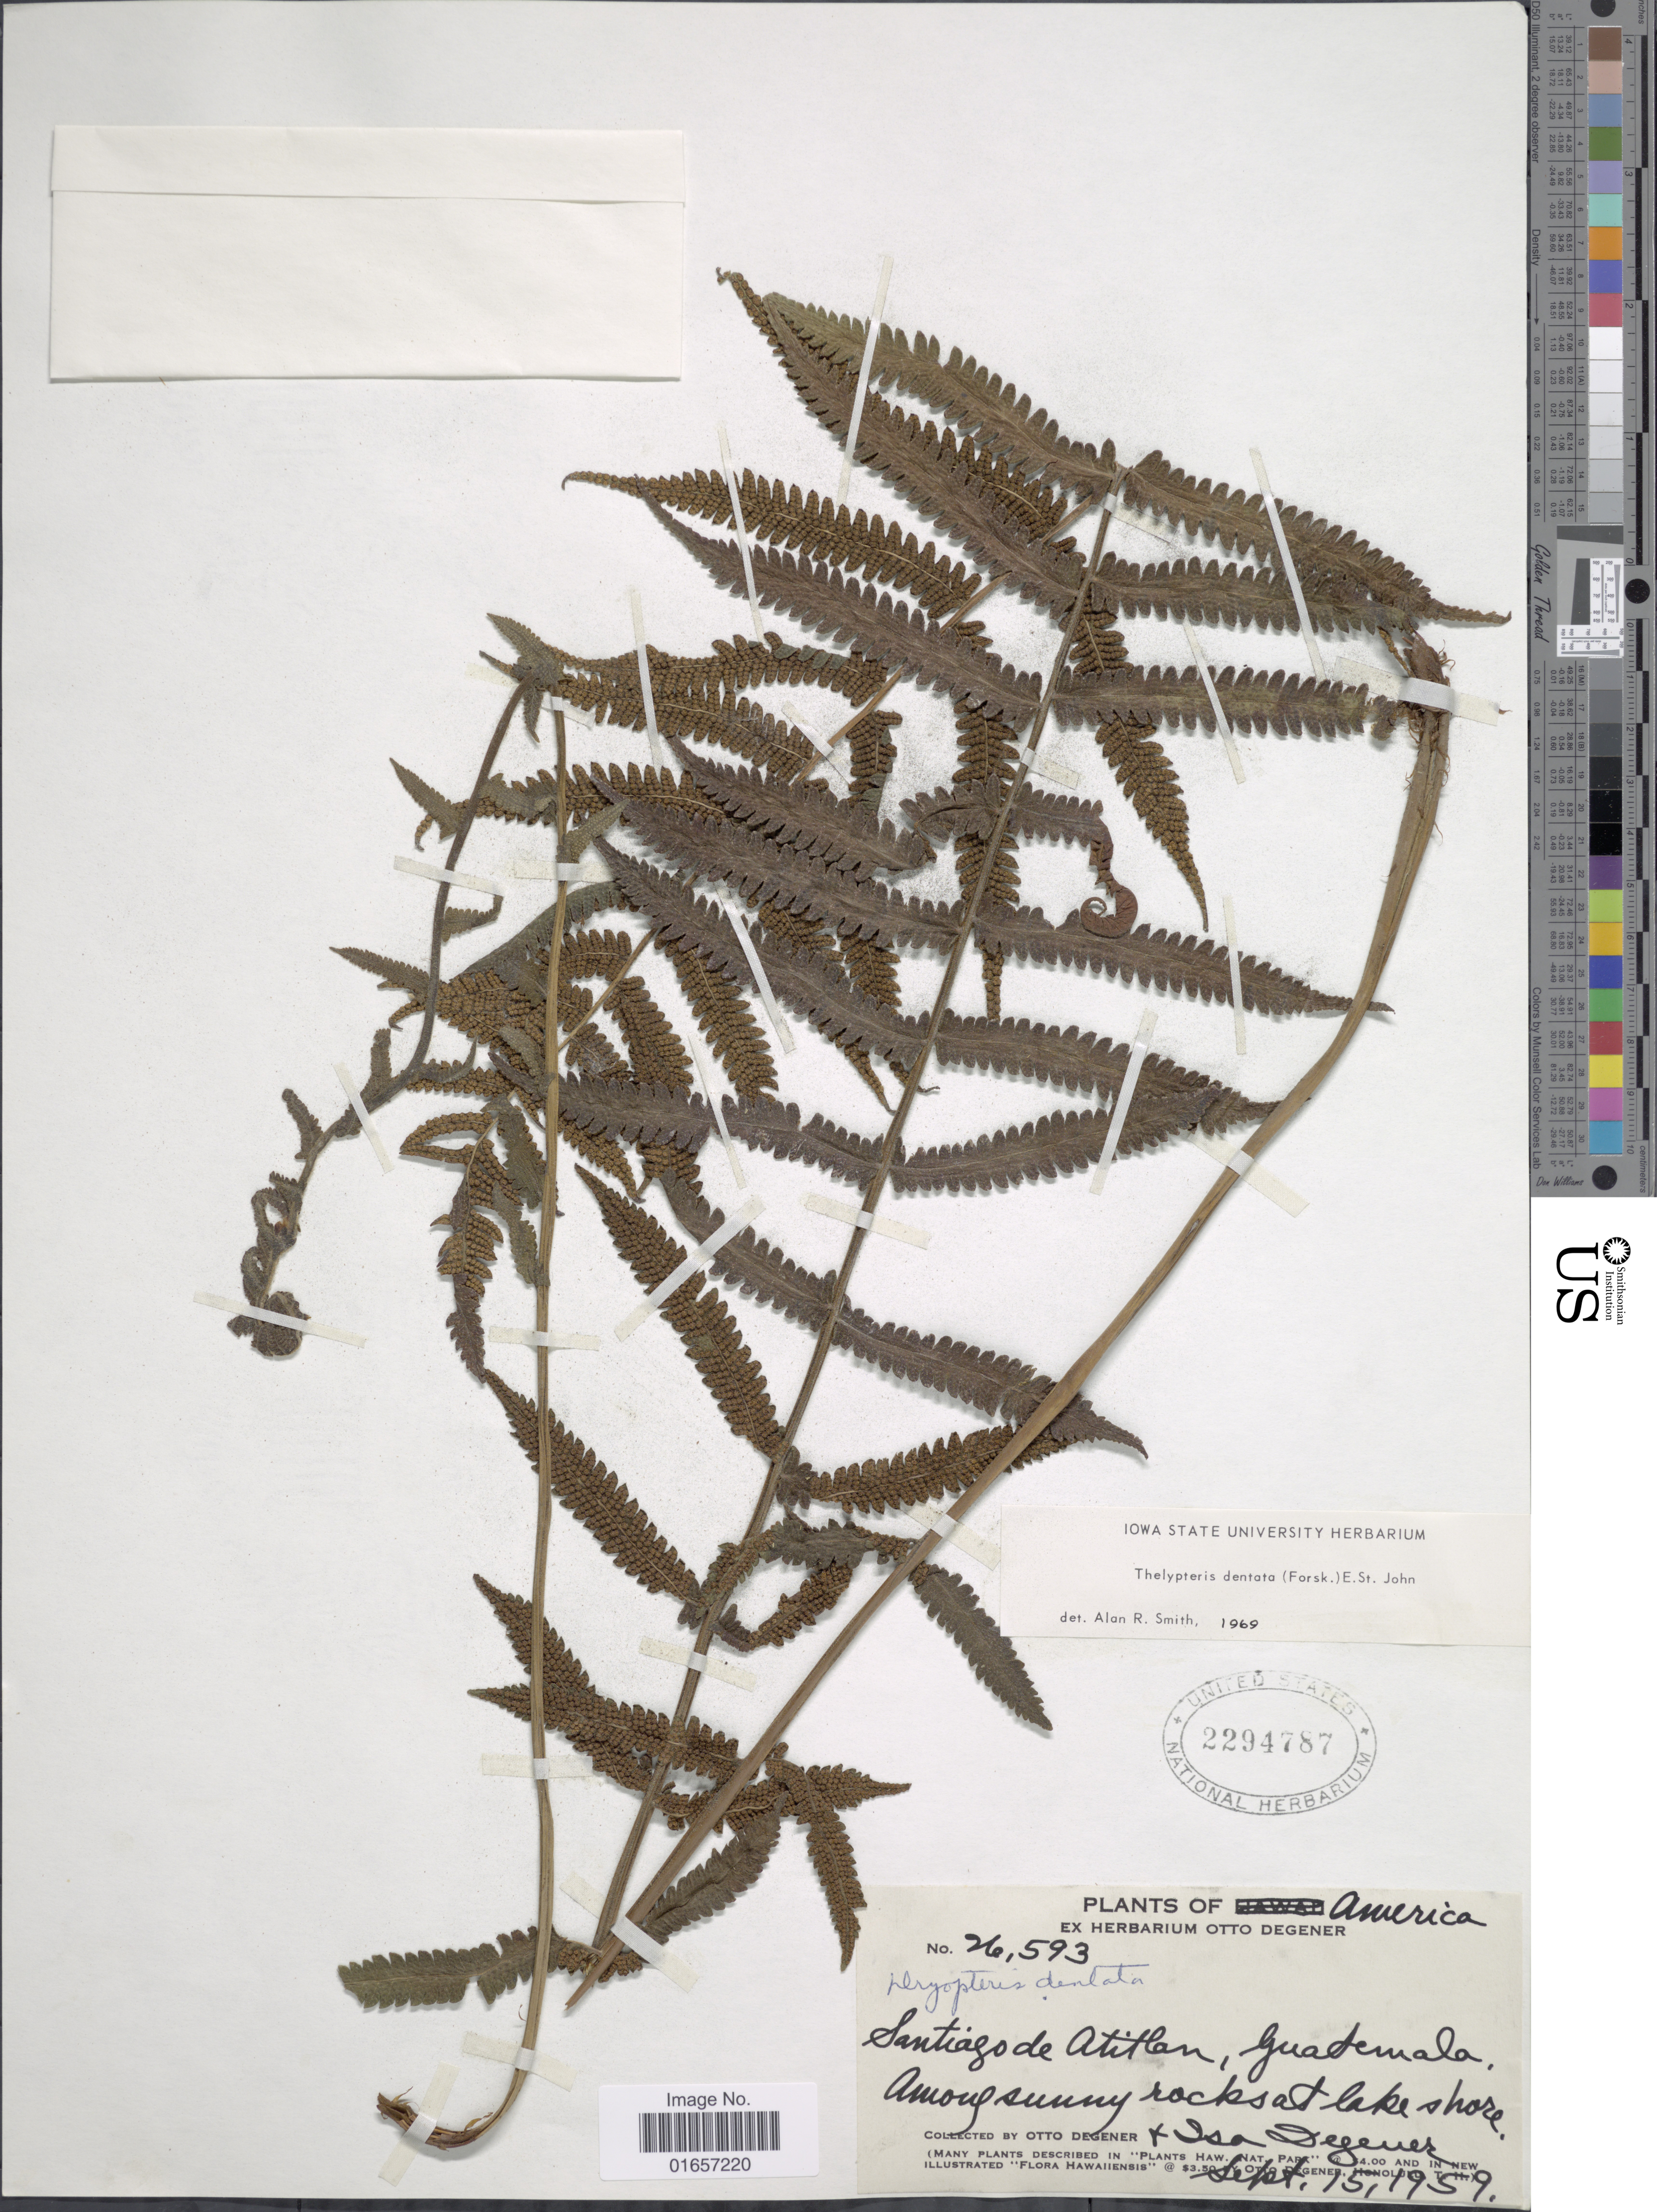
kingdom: Plantae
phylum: Tracheophyta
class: Polypodiopsida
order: Polypodiales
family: Thelypteridaceae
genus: Christella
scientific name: Christella dentata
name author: (Forssk.) Brownsey & Jermy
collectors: O. Degener & I. Degener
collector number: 26593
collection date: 1959-09-15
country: Guatemala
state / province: Guatemala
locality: America, Santago de Atithan, among sunny rocks at lake shore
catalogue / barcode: US 2294787